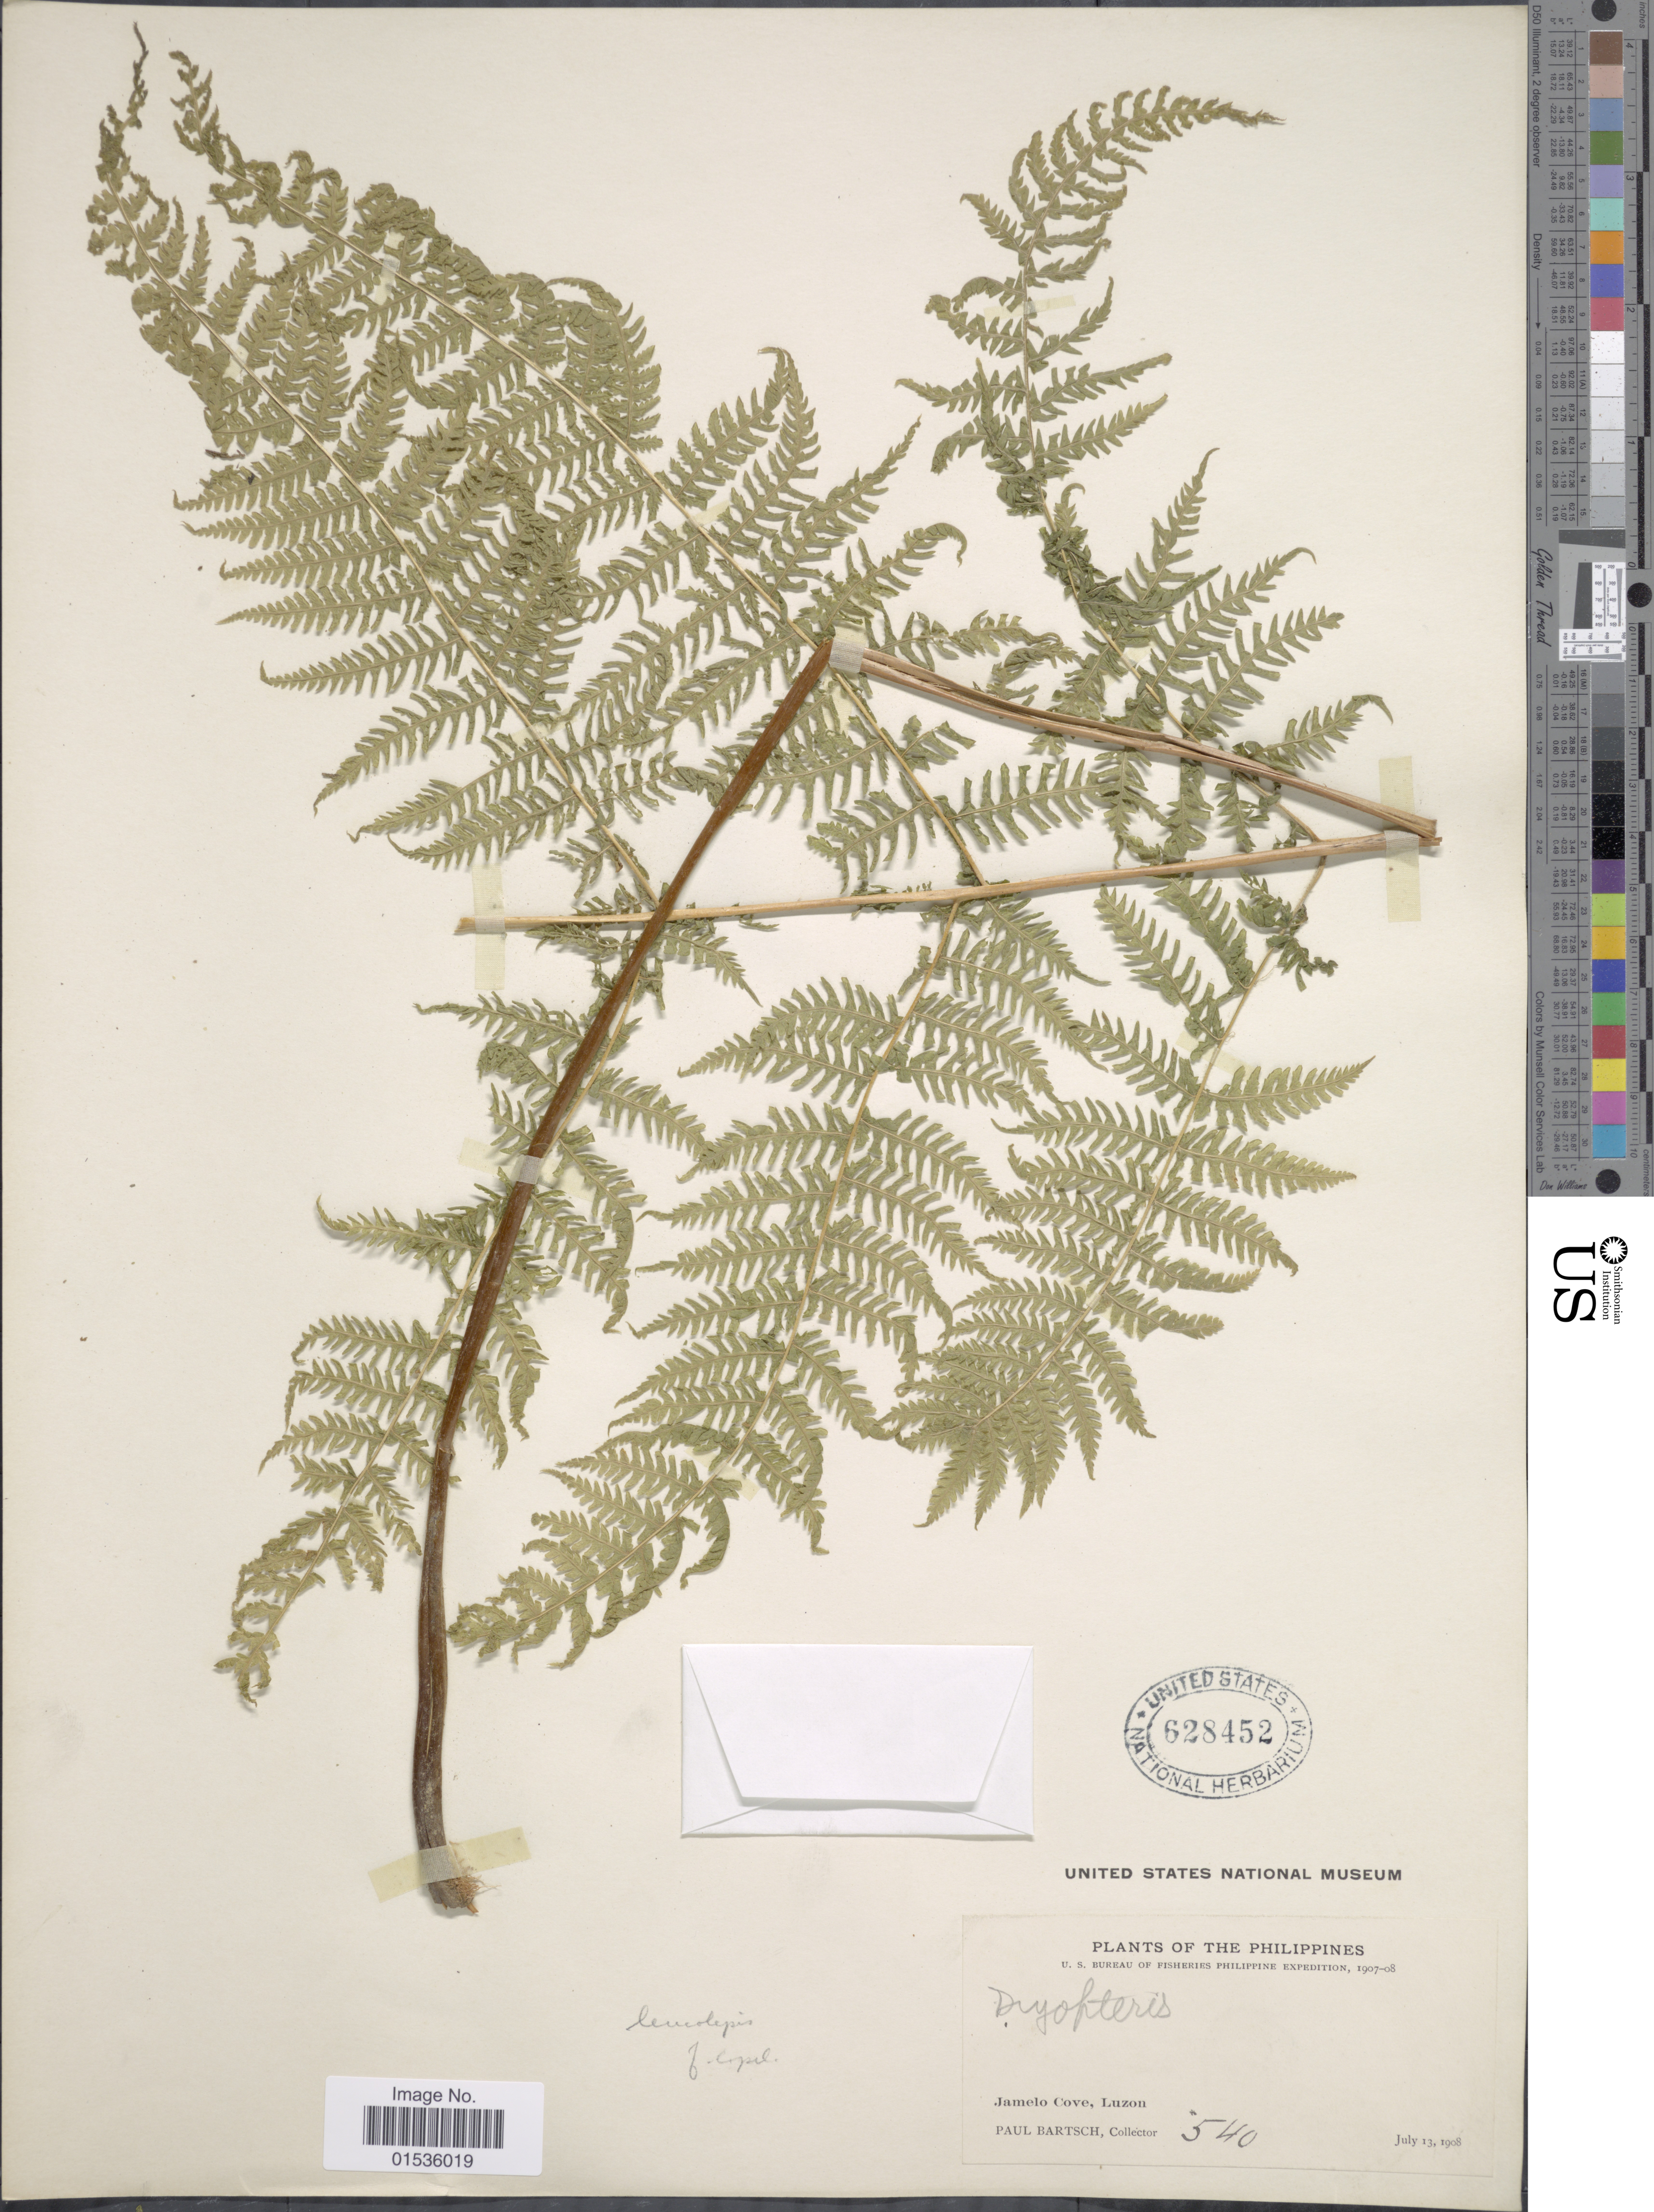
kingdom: Plantae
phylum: Tracheophyta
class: Polypodiopsida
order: Polypodiales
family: Thelypteridaceae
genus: Macrothelypteris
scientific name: Macrothelypteris polypodioides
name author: (Hook.) Holttum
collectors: P. Bartsch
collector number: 540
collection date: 1908-07-13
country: Philippines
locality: Philippines, Jamelo Cove, Luzon.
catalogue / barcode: US 628452